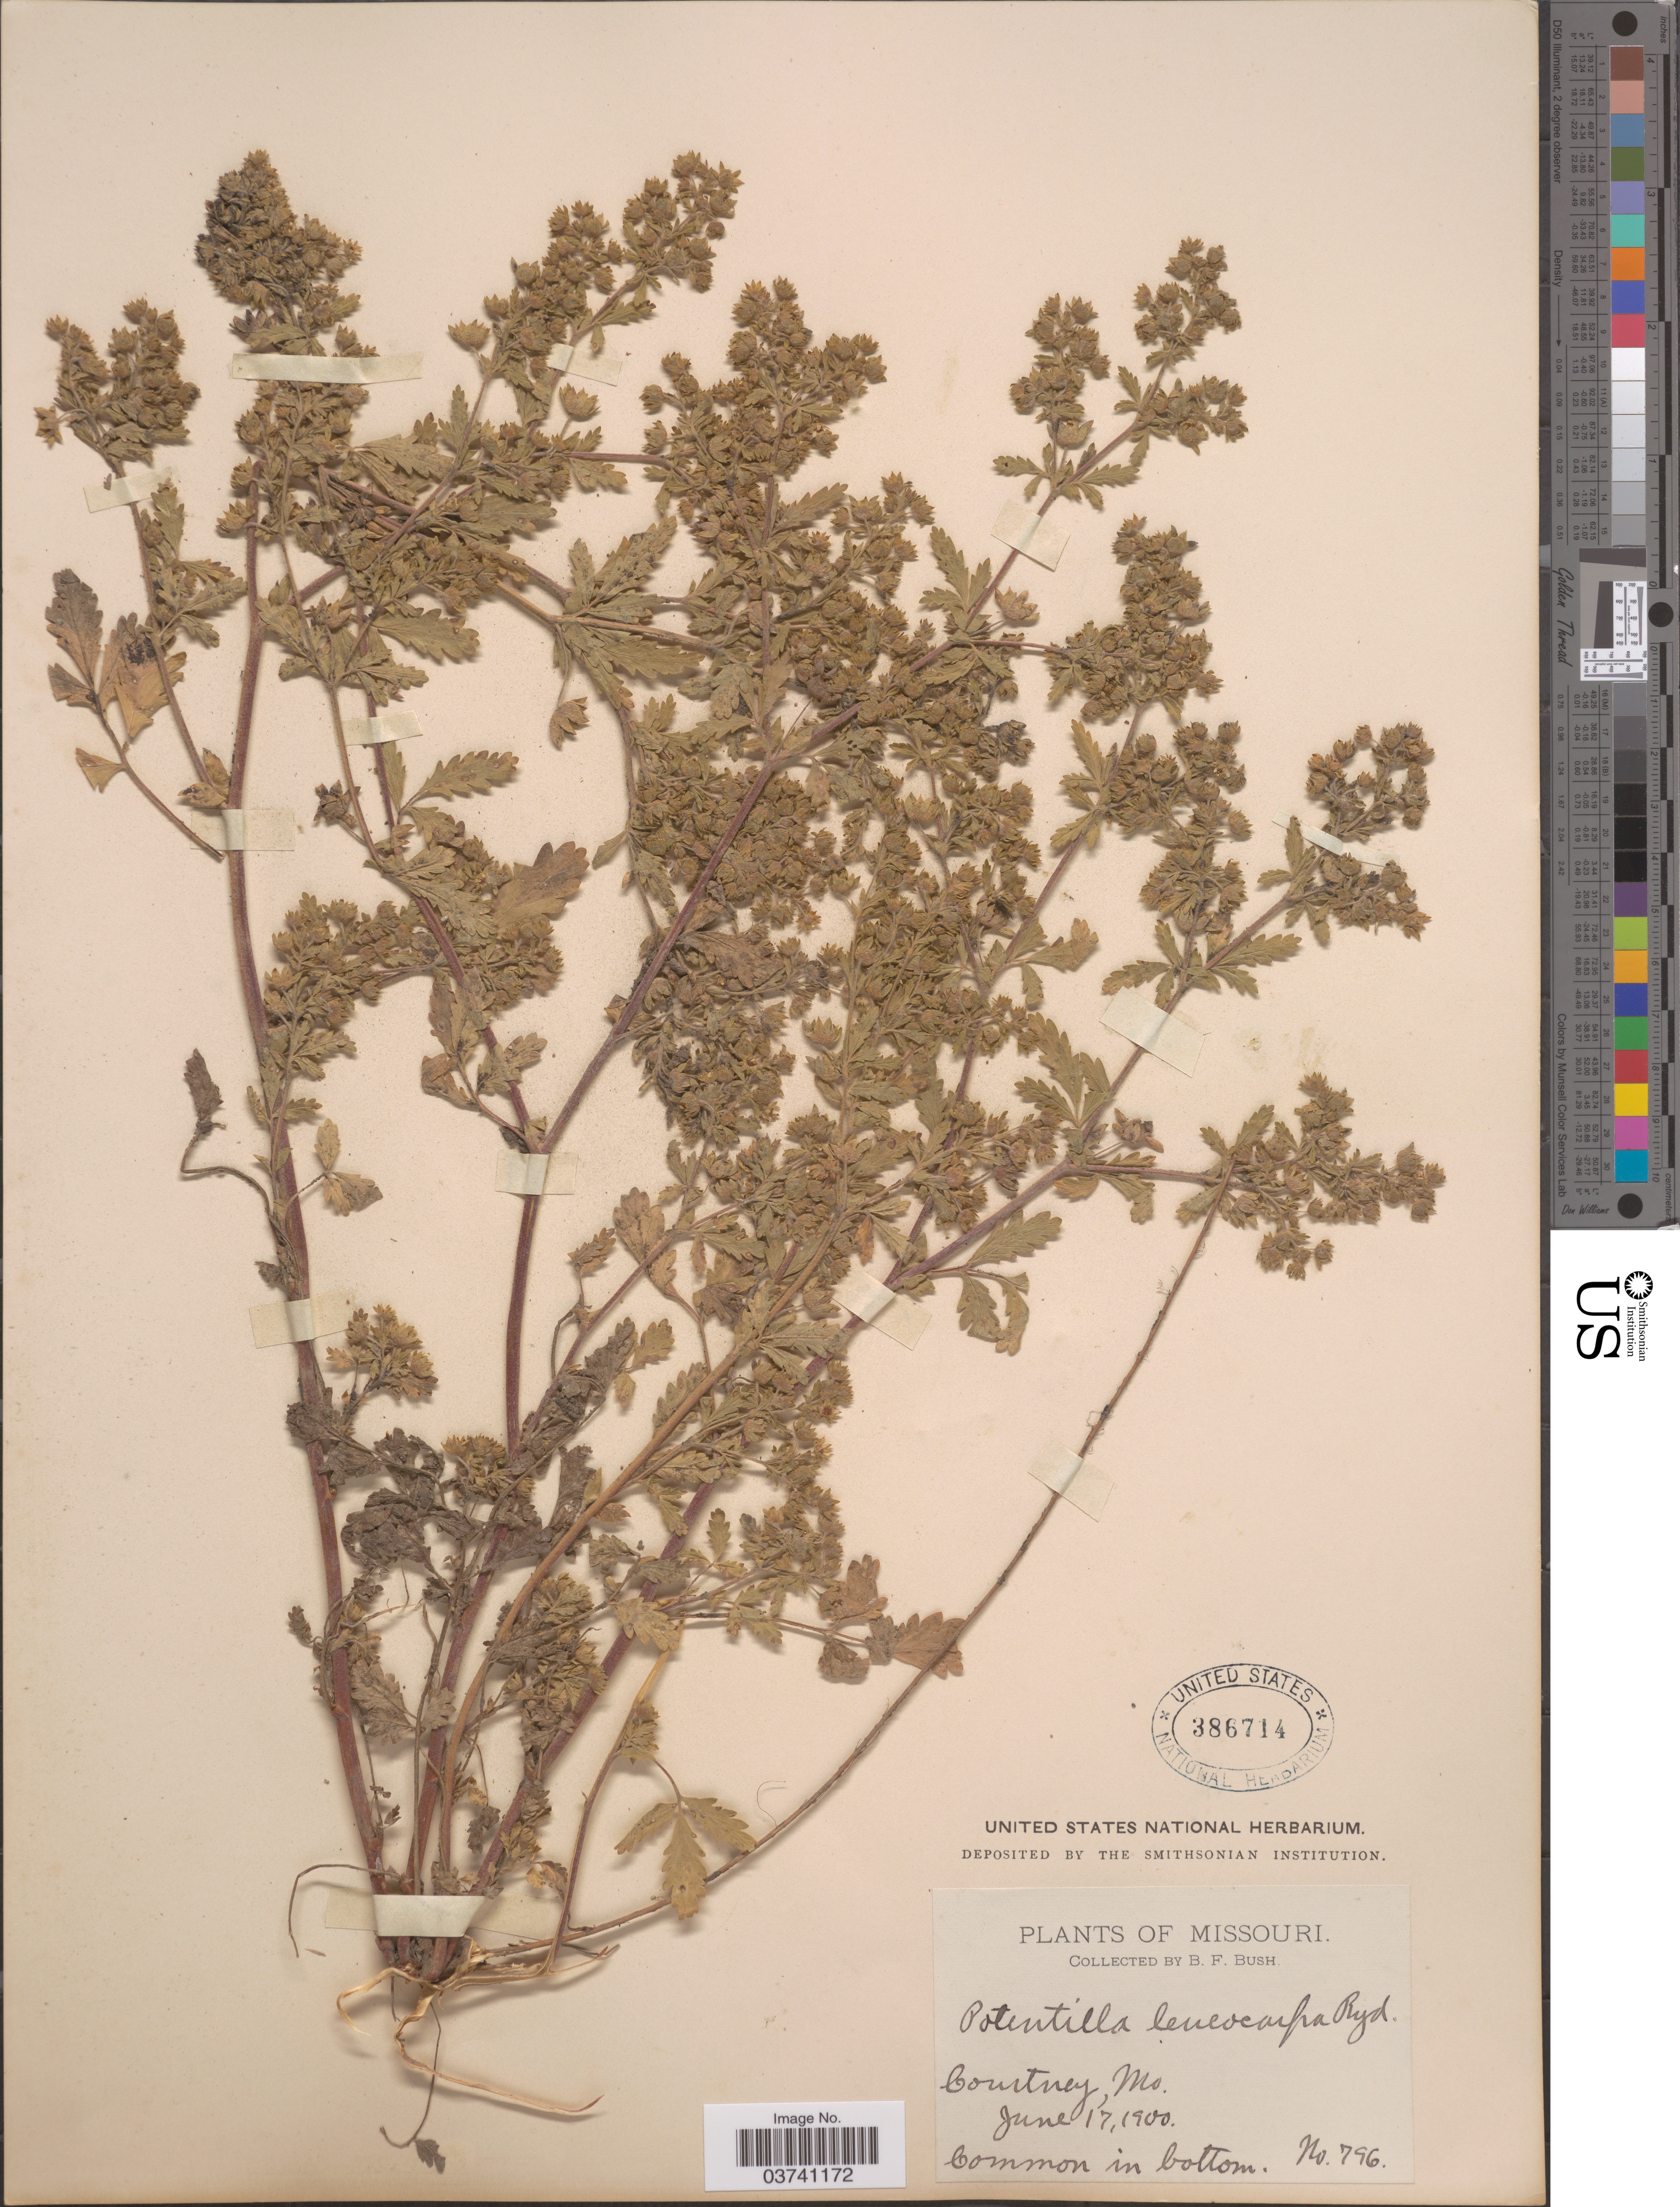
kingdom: Plantae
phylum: Tracheophyta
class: Magnoliopsida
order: Rosales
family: Rosaceae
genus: Potentilla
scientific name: Potentilla rivalis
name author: Nutt.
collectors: B. F. Bush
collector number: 796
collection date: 1900-06-17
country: United States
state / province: Missouri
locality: Courtney.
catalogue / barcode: US 386714